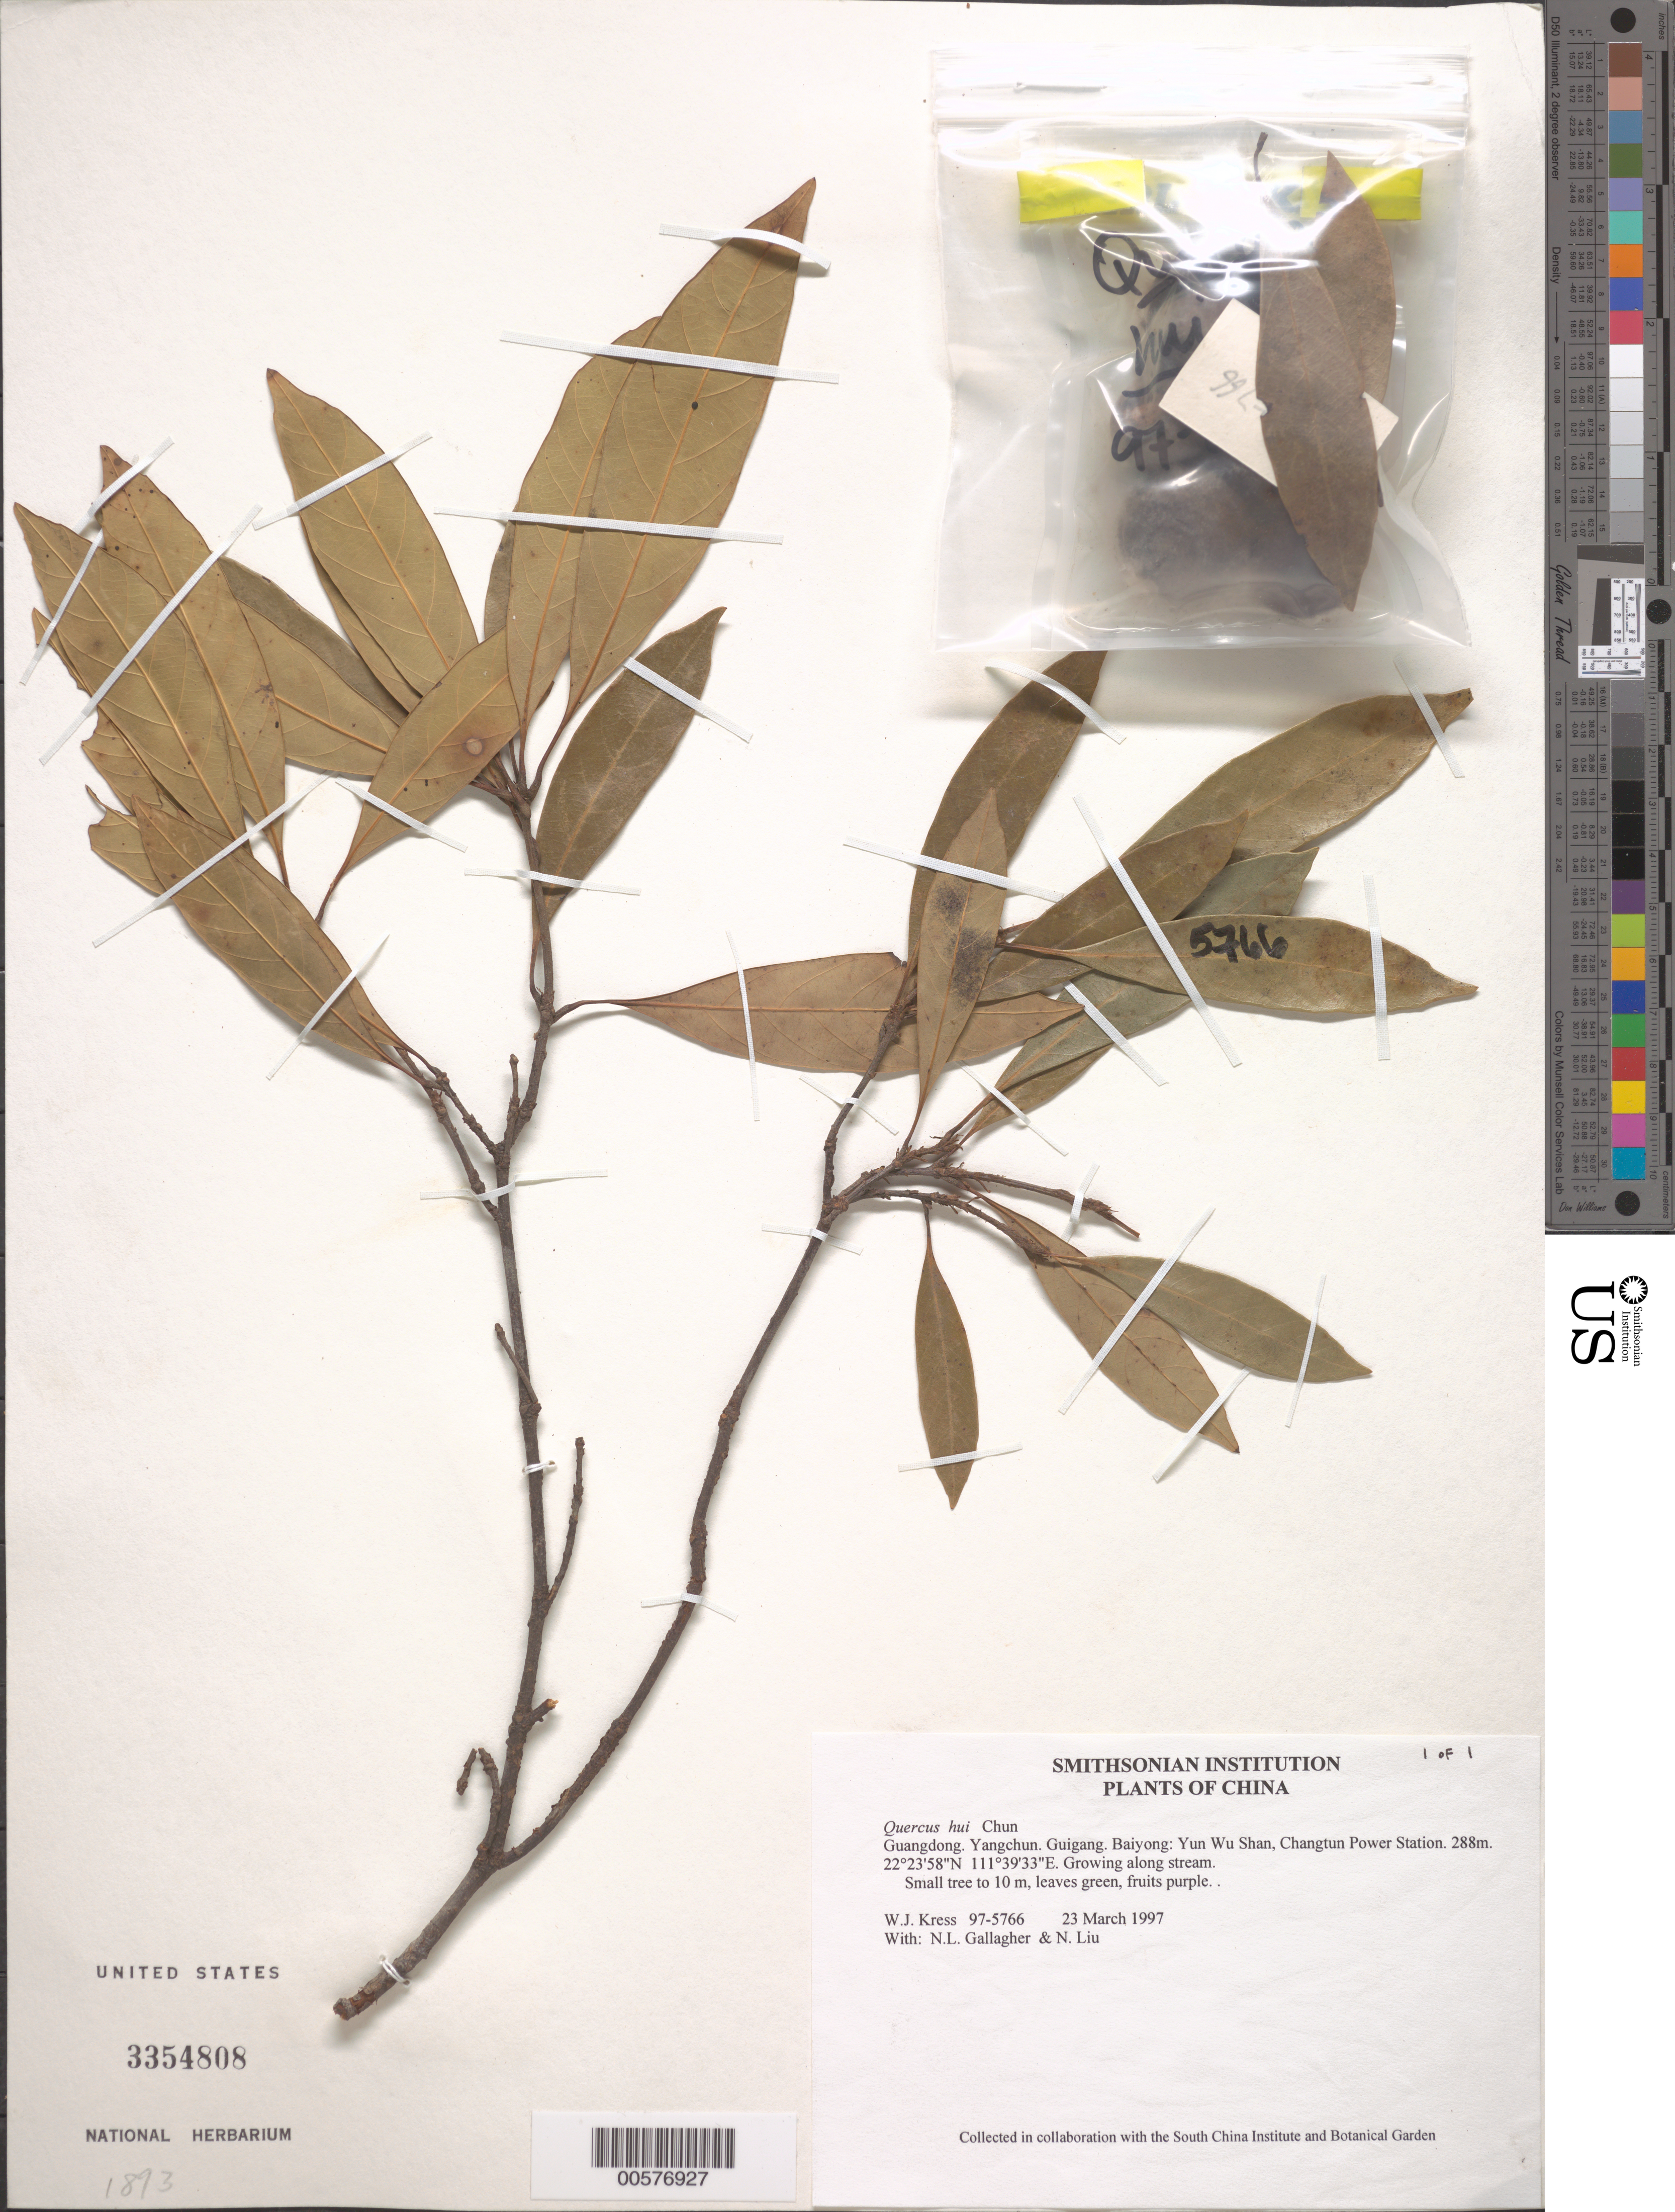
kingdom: Plantae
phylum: Tracheophyta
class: Magnoliopsida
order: Fagales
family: Fagaceae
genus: Quercus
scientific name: Quercus hui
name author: Chun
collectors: W. J. Kress, N. L. Gallagher & N. Liu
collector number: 97-5766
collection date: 1997-03-23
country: China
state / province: Guangdong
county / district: Yangchun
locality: Guigang. Baiyong: Yun Wu Shan, Changtun Power Station.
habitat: Growing along stream.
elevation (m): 288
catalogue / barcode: US 3354808